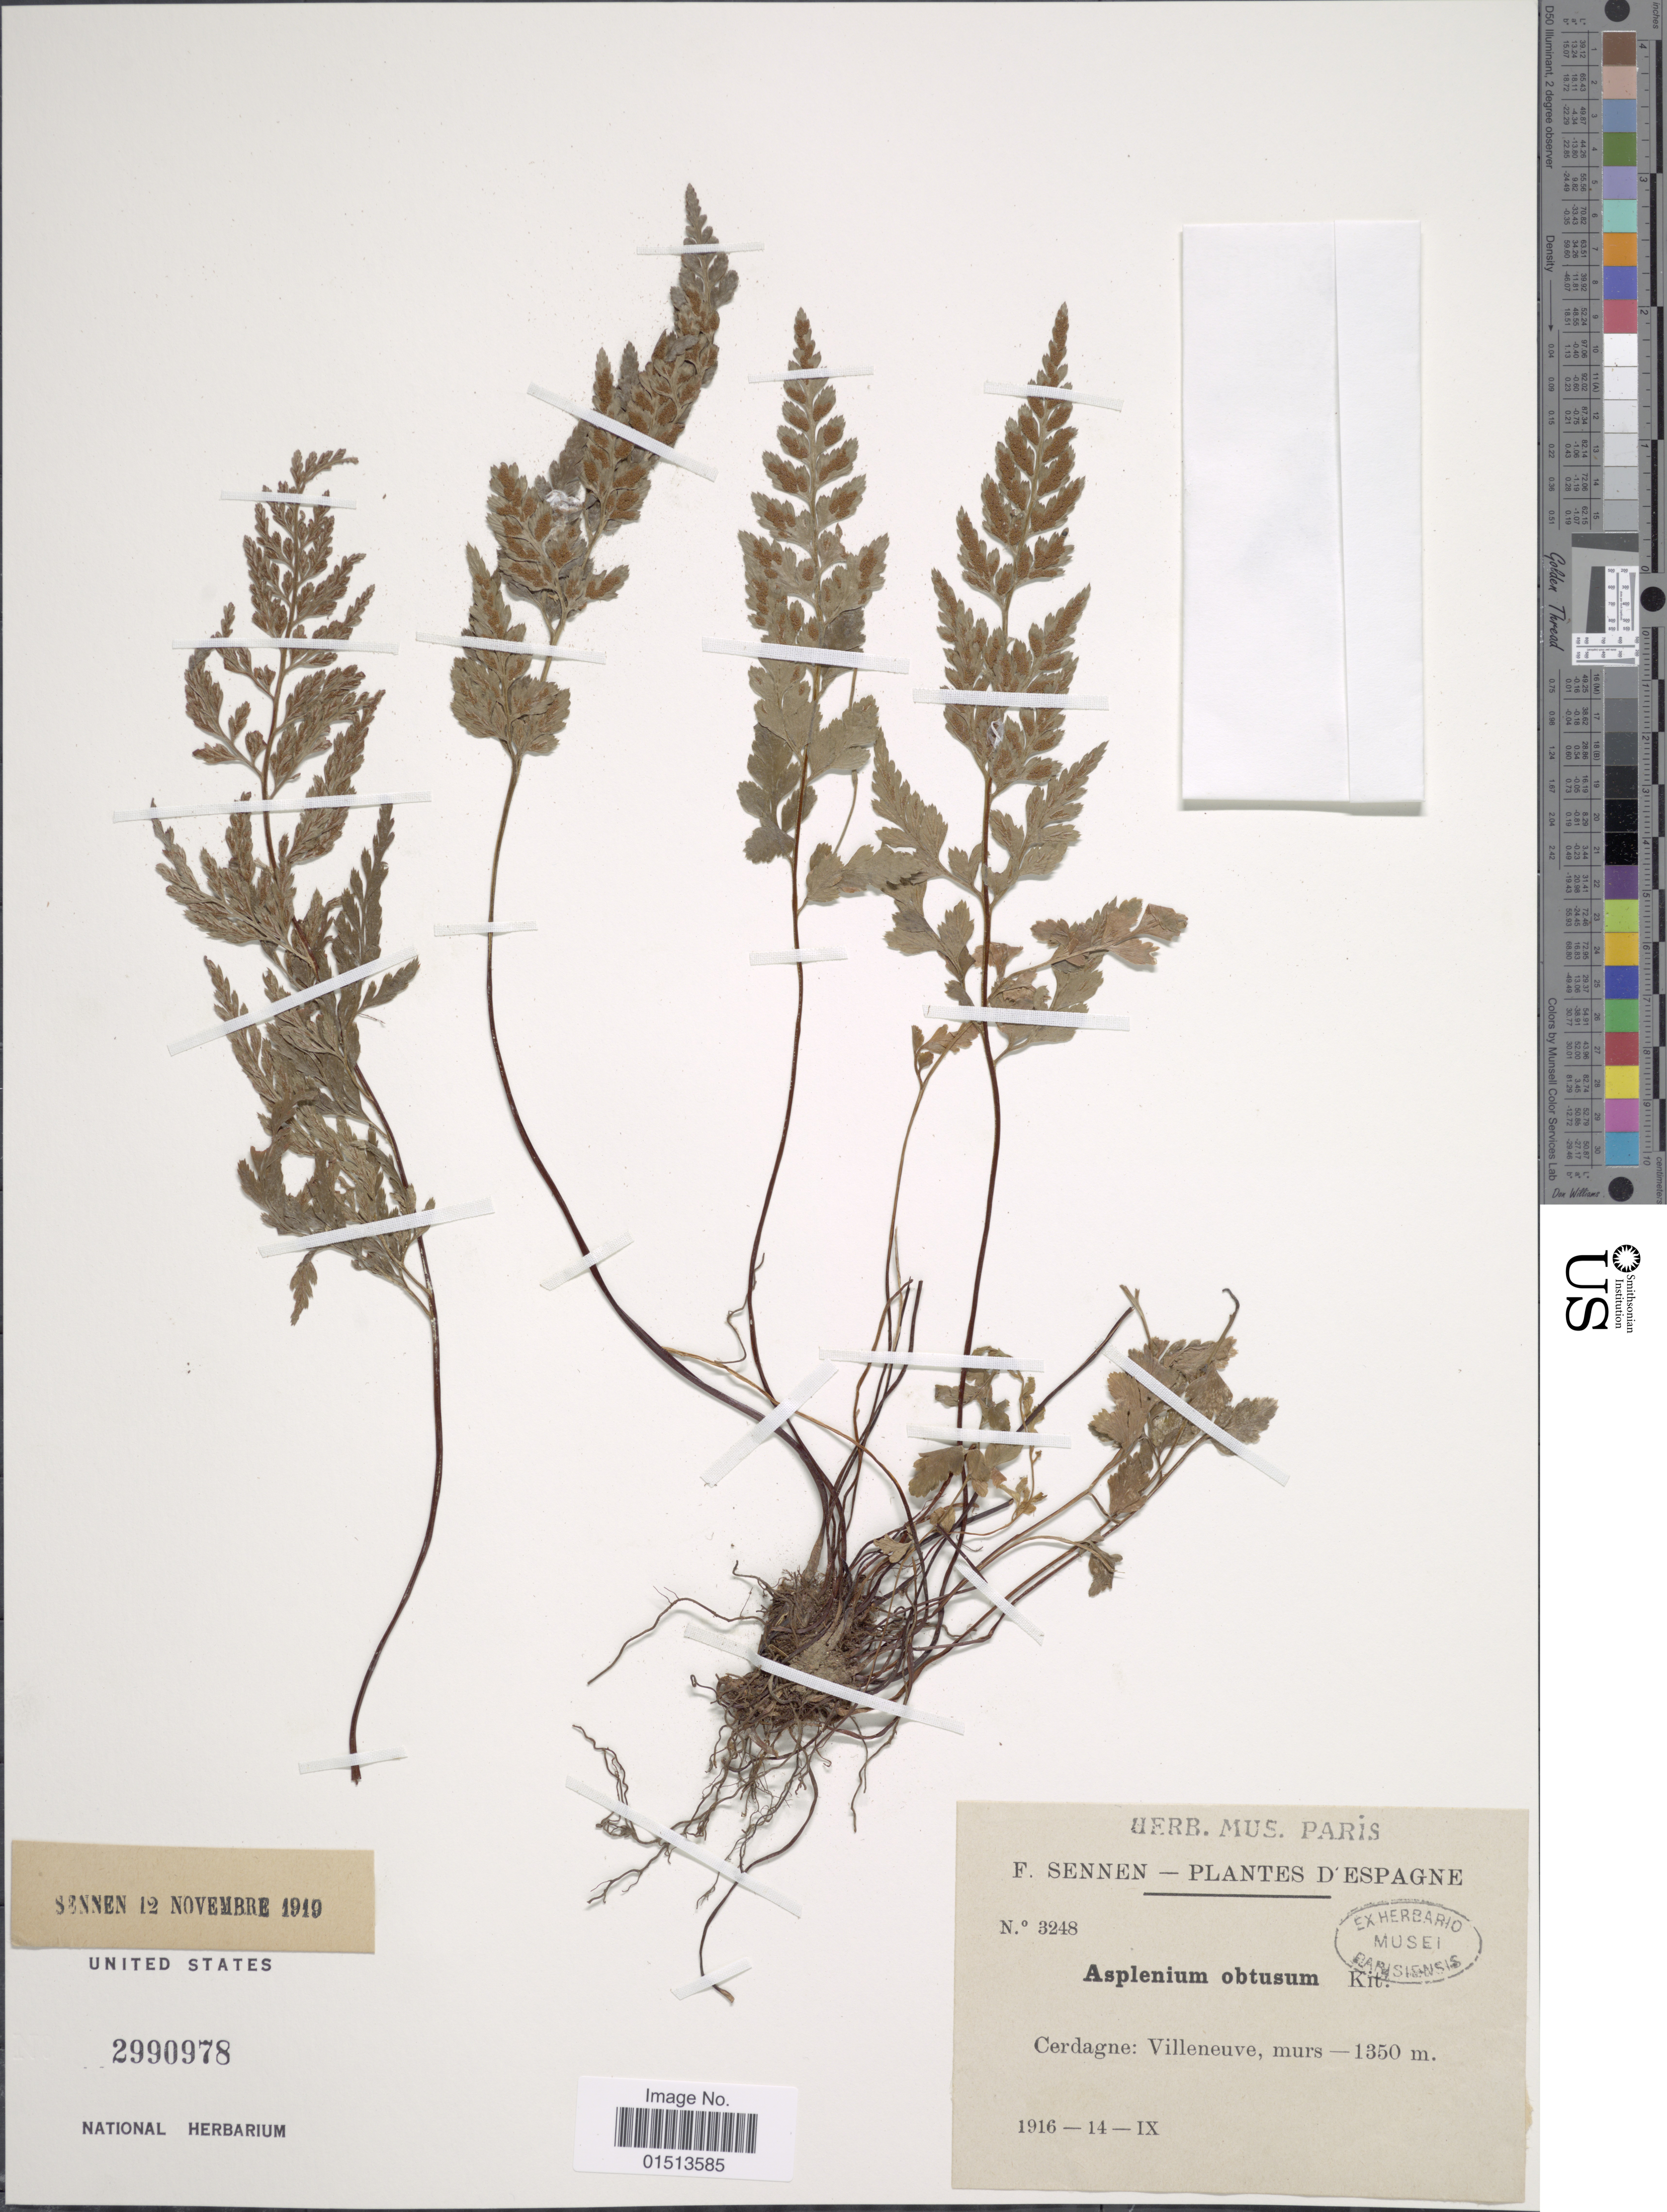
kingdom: Plantae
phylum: Tracheophyta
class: Polypodiopsida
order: Polypodiales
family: Aspleniaceae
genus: Asplenium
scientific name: Asplenium adiantum-nigrum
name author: L.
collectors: E. Sennen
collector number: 3248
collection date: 1916-09-14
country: Spain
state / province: Islas Baleares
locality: Cerdagne: Villeneuve, murs.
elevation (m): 1350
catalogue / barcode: US 2990978